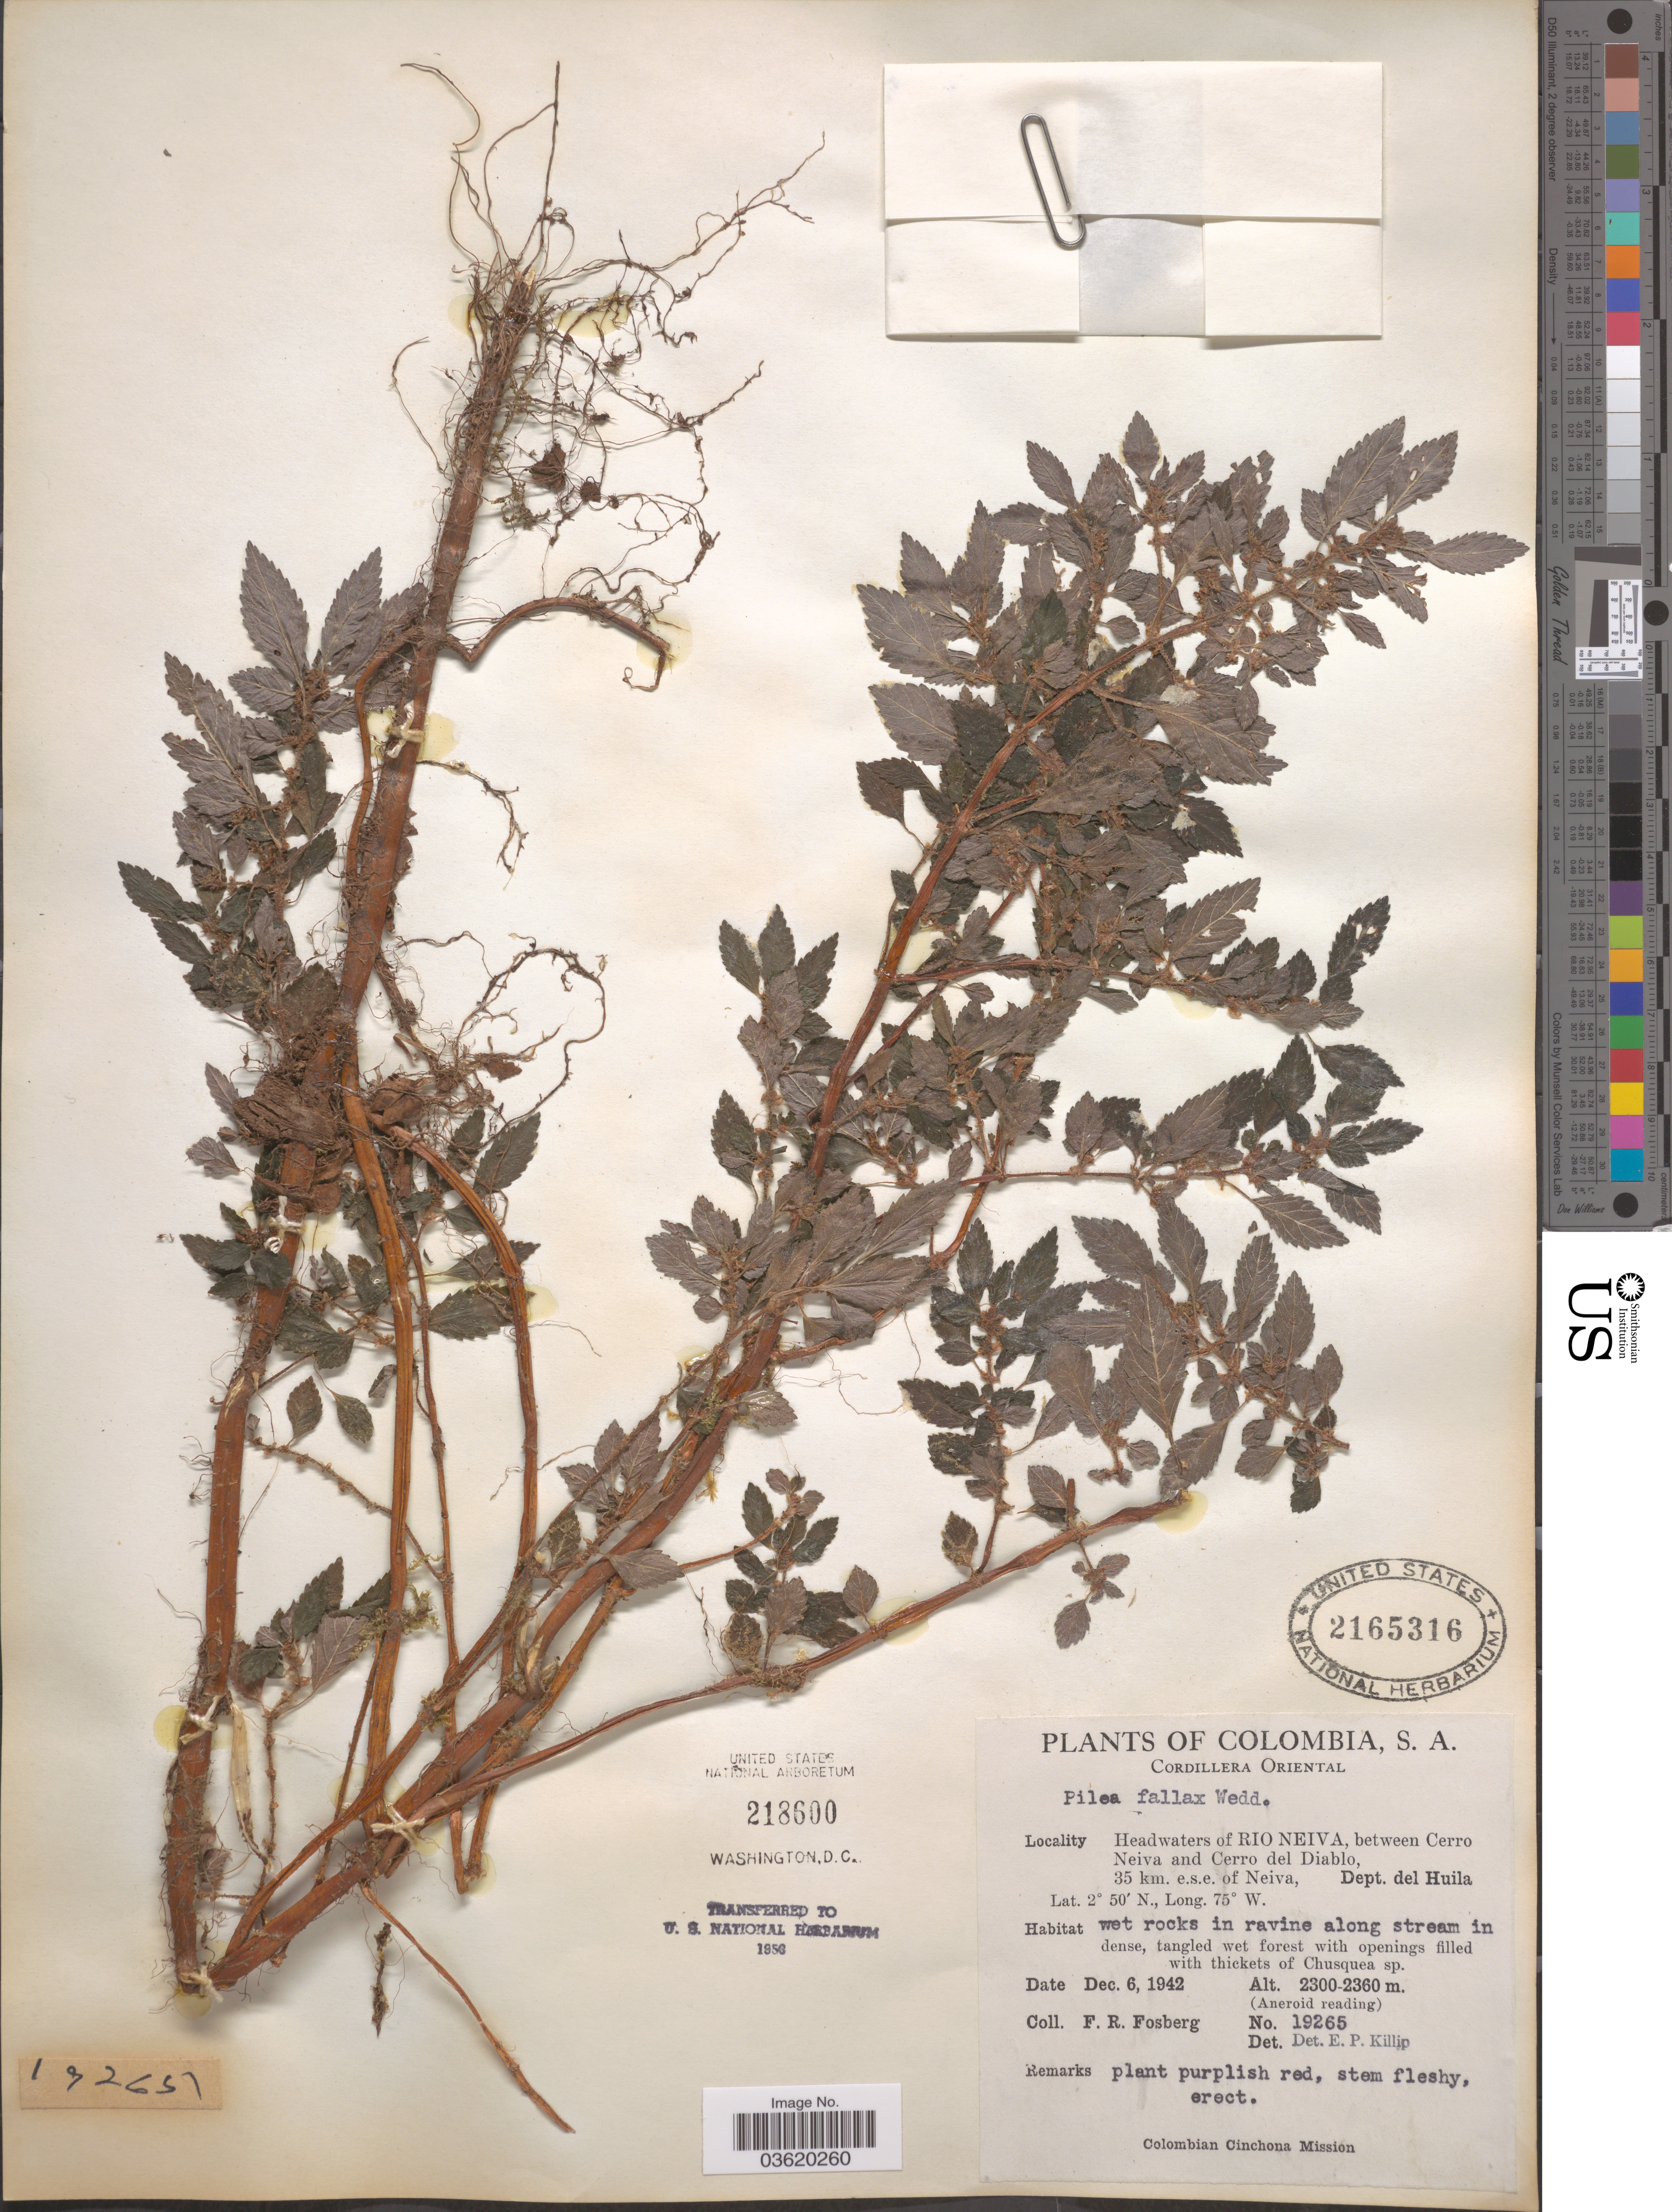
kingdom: Plantae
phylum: Tracheophyta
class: Magnoliopsida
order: Rosales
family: Urticaceae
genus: Pilea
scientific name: Pilea fallax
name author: Wedd.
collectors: F. R. Fosberg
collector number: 19265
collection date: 1942-12-06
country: Colombia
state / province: Huila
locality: Cordillera Oriental. Headwaters of Rio Neiva, between Cerro Neiva and Cerro del Diablo, 35 km. e.s.e. of Neiva. Dept. del Huila.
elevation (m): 2300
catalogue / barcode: US 2165316